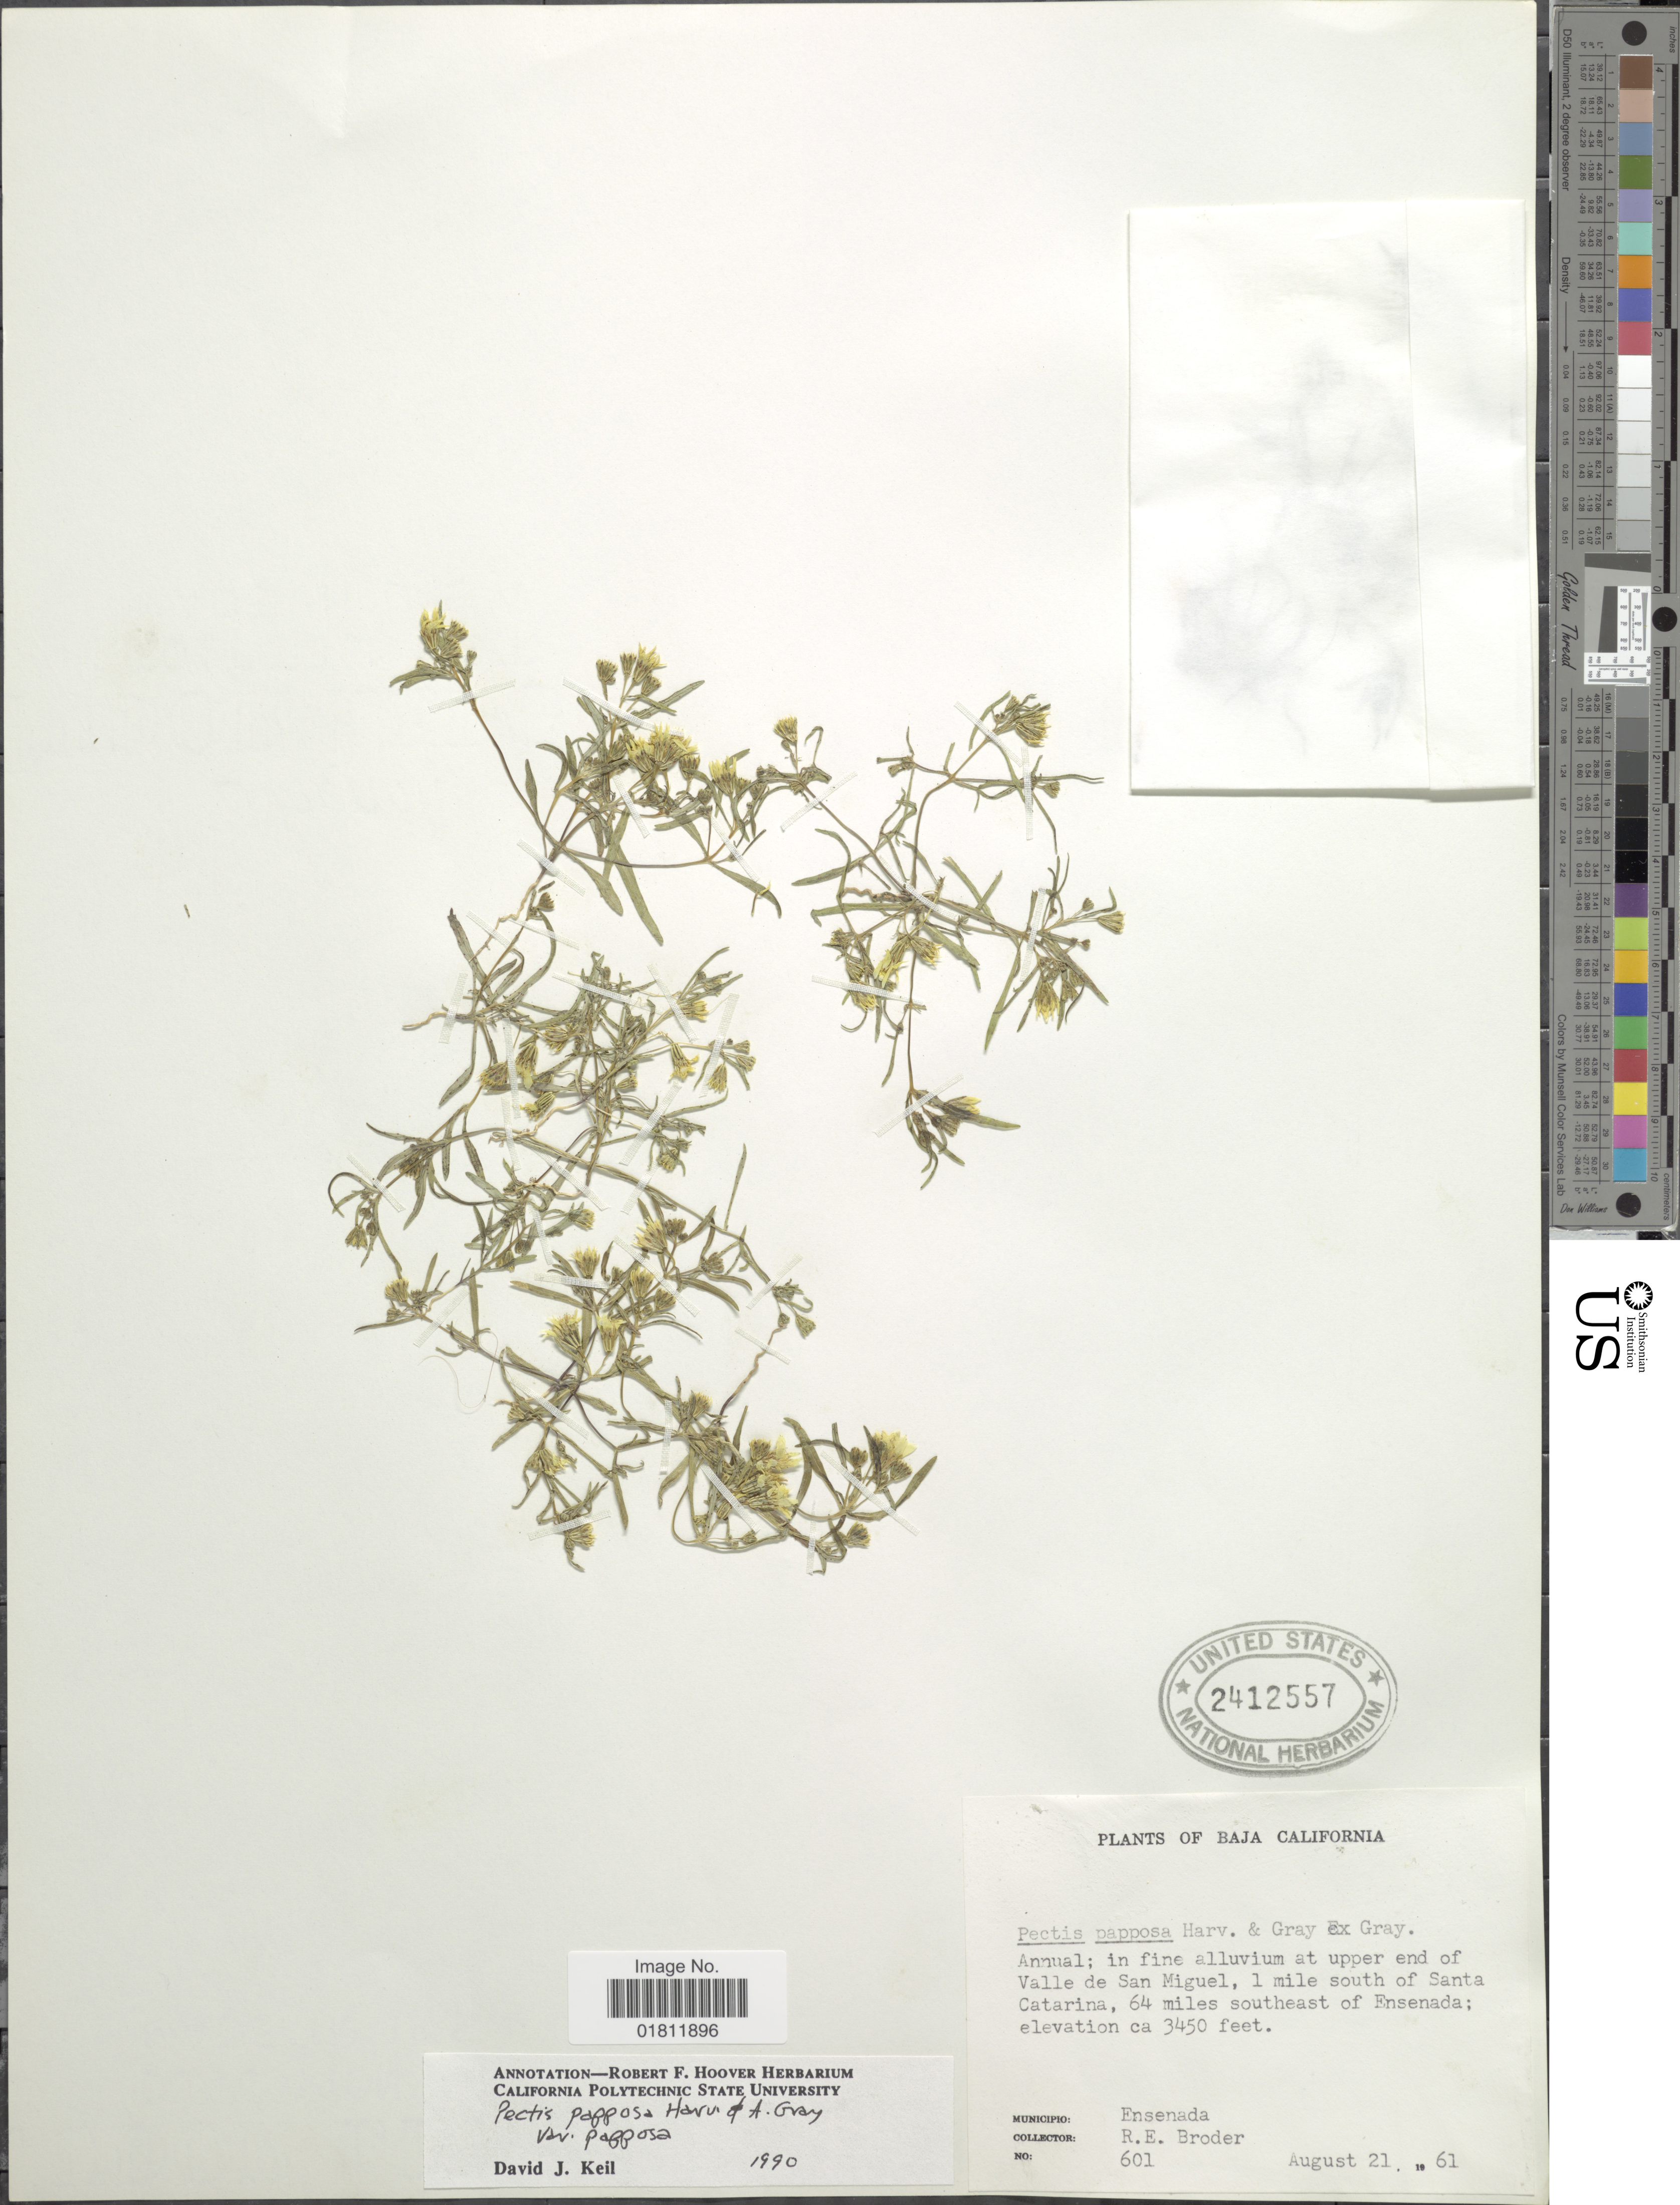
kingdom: Plantae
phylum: Tracheophyta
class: Magnoliopsida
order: Asterales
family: Asteraceae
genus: Pectis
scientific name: Pectis papposa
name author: Harv. & A. Gray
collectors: R. Broder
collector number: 601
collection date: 1961-08-21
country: Mexico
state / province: Baja California Norte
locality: Baja California. Valle de San Miguel, 1 mile southeast of Ensenada. Municipio Ensenada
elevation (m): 1052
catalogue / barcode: US 2412557